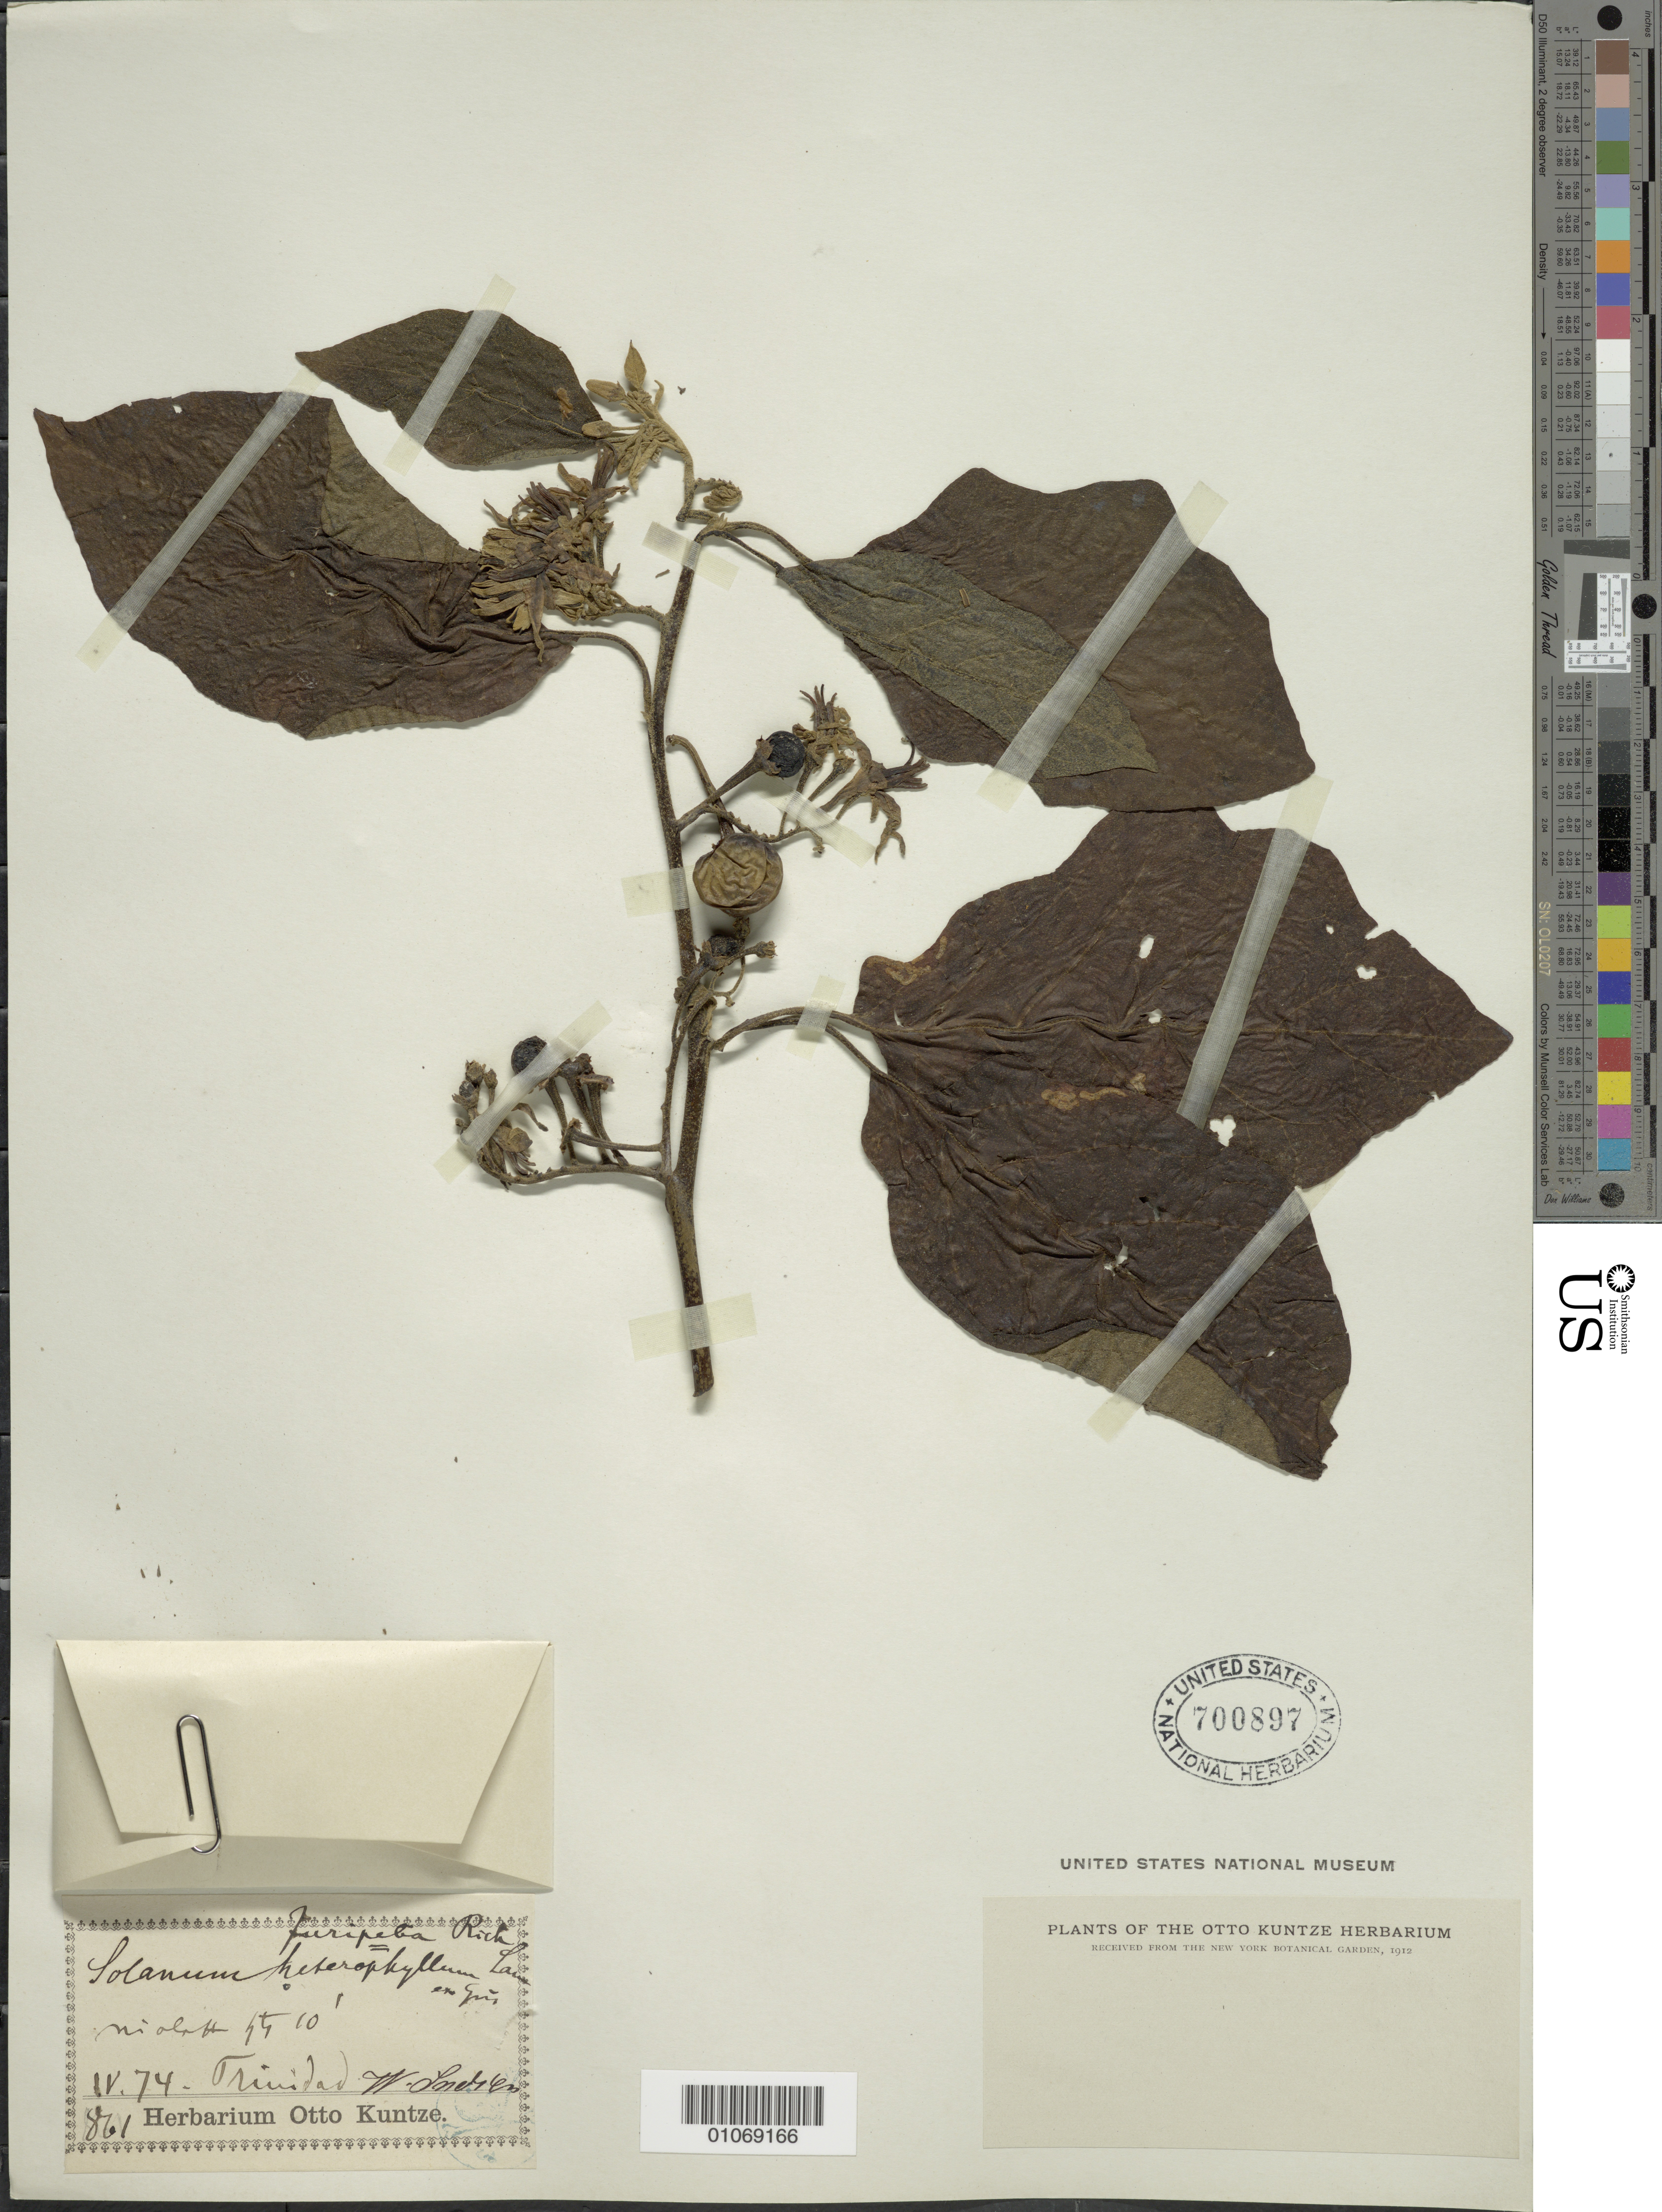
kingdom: Plantae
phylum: Tracheophyta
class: Magnoliopsida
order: Solanales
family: Solanaceae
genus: Solanum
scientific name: Solanum subinerme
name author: Jacq.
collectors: C.E.O. Kuntze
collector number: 861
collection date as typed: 01 Oct 1874 to 31 Oct 1874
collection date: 1874-10-01/1874-10-31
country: Trinidad and Tobago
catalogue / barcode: US 700897